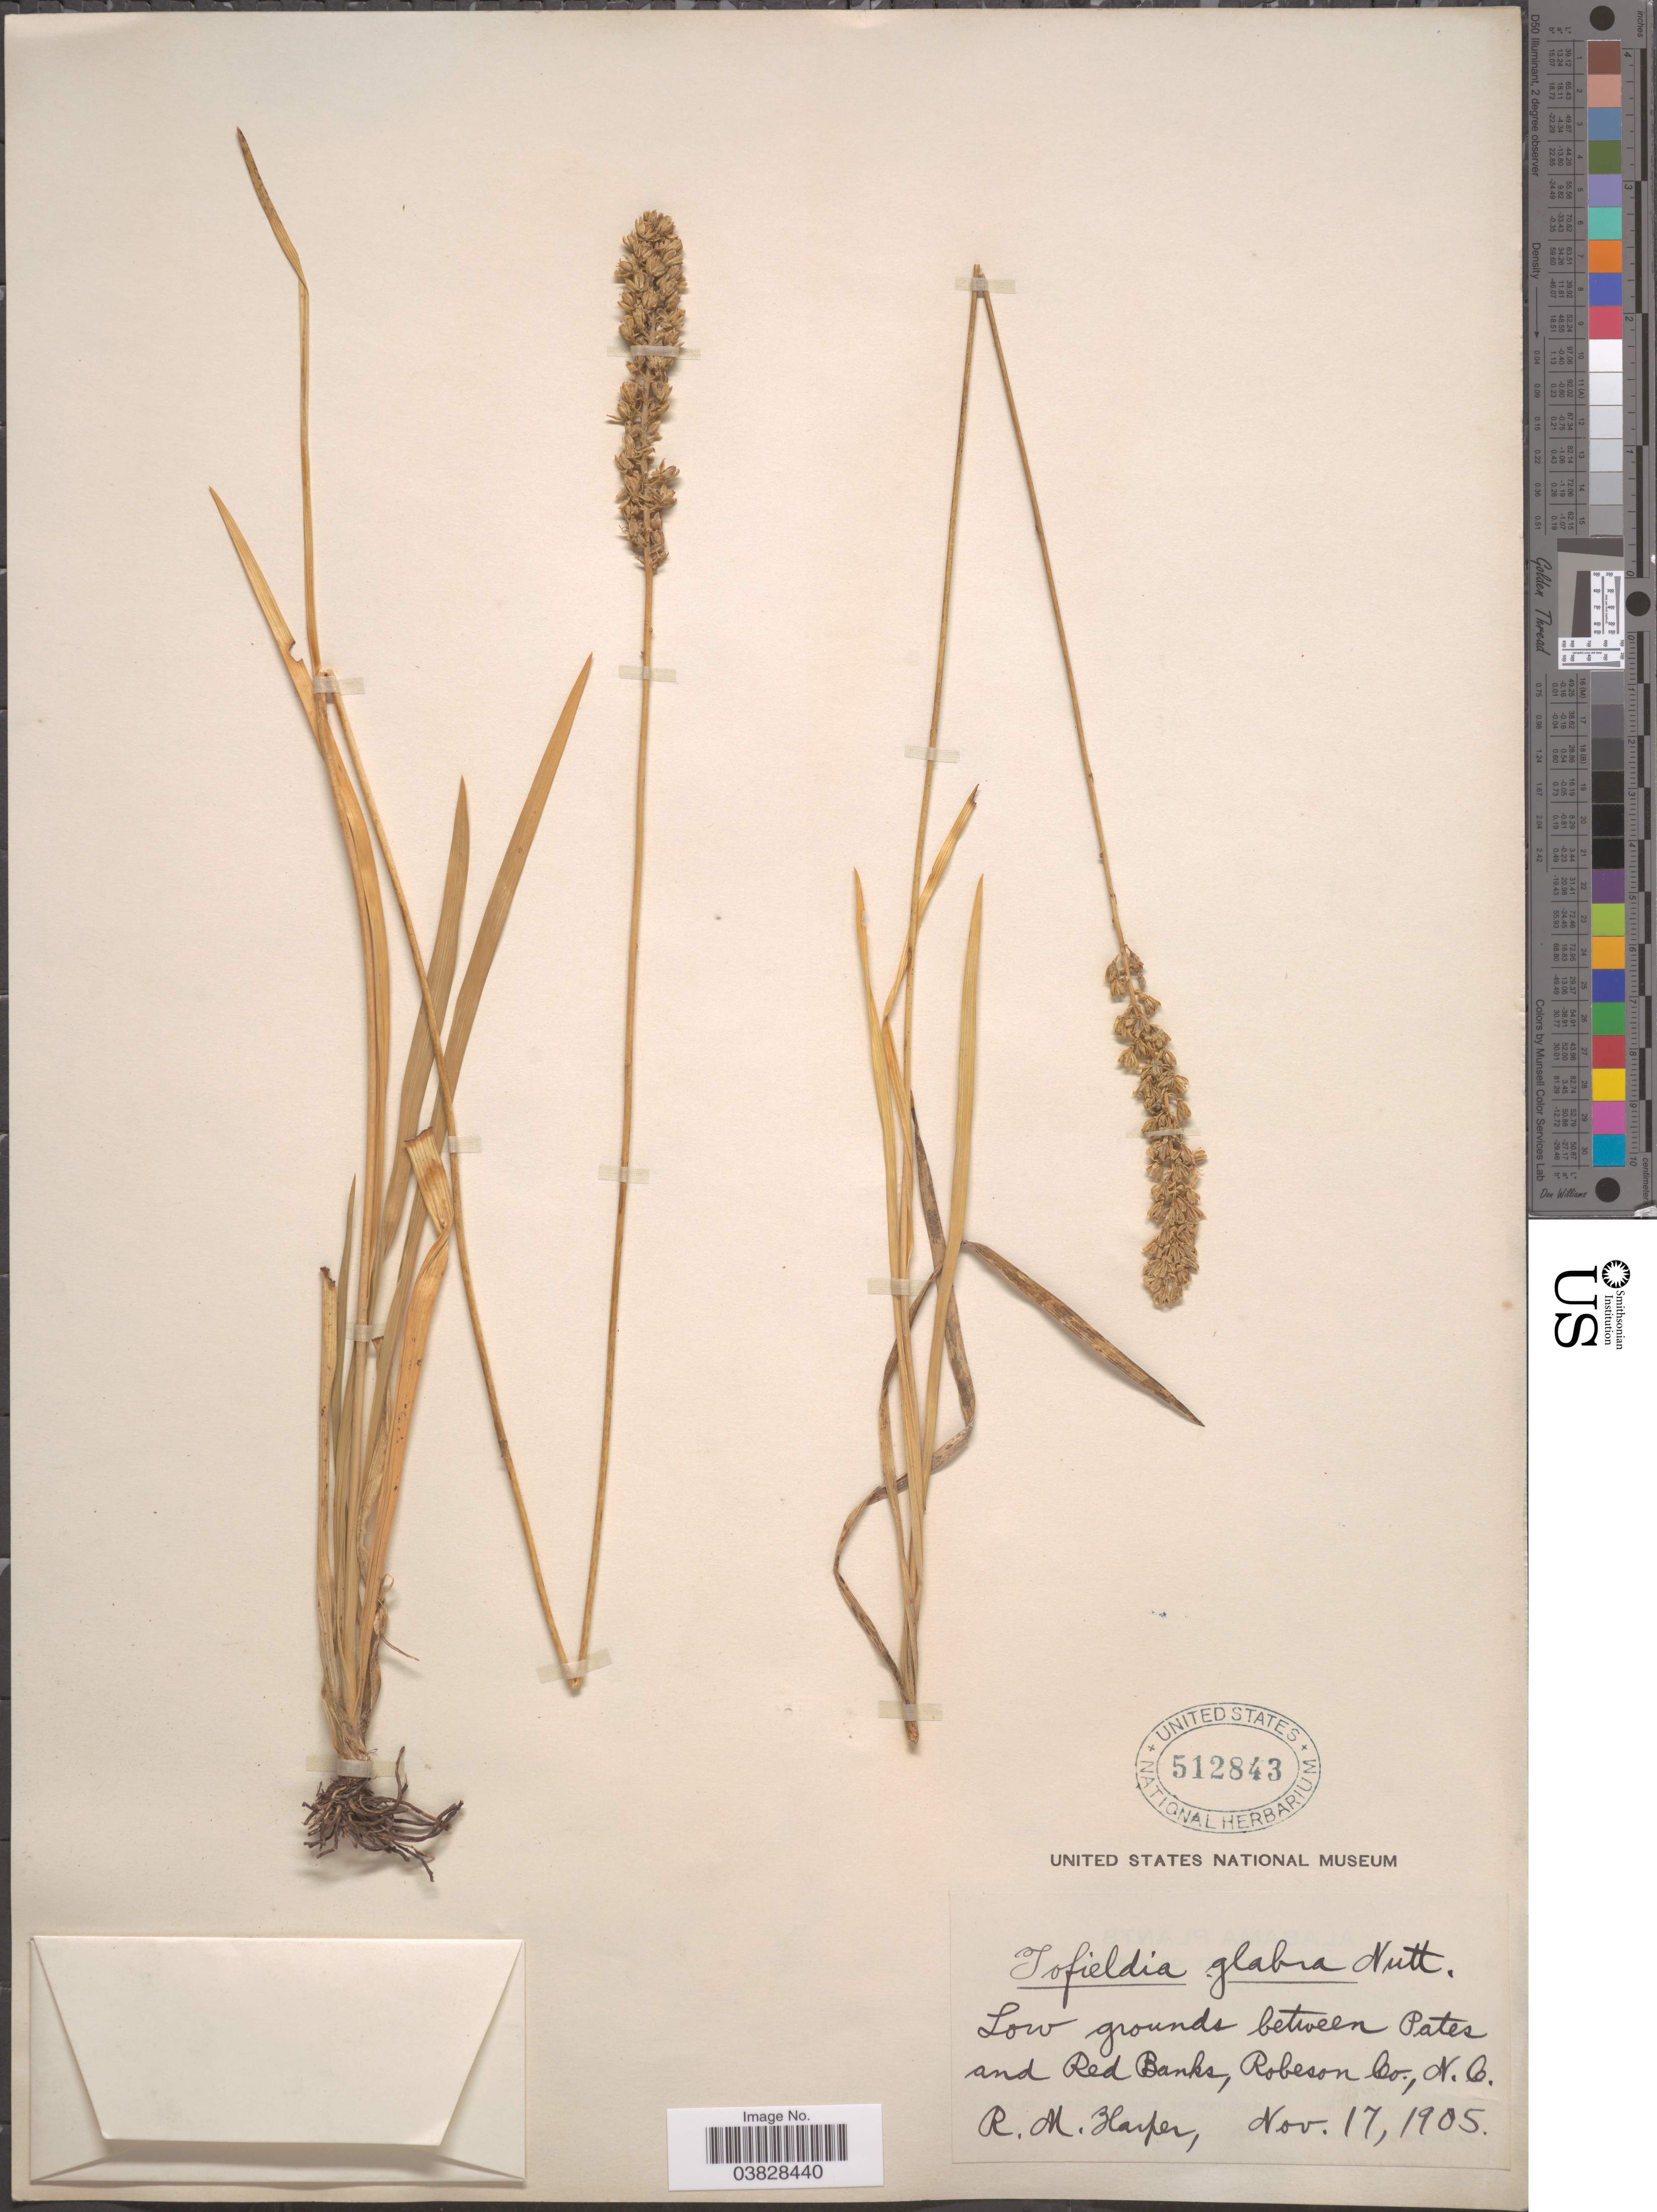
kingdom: Plantae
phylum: Tracheophyta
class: Liliopsida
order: Alismatales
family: Tofieldiaceae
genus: Tofieldia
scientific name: Tofieldia glabra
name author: Nutt.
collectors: R. Harper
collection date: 1905-11-17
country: United States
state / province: North Carolina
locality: Between Pates and Red Banks, Robeson Co.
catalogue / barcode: US 512843